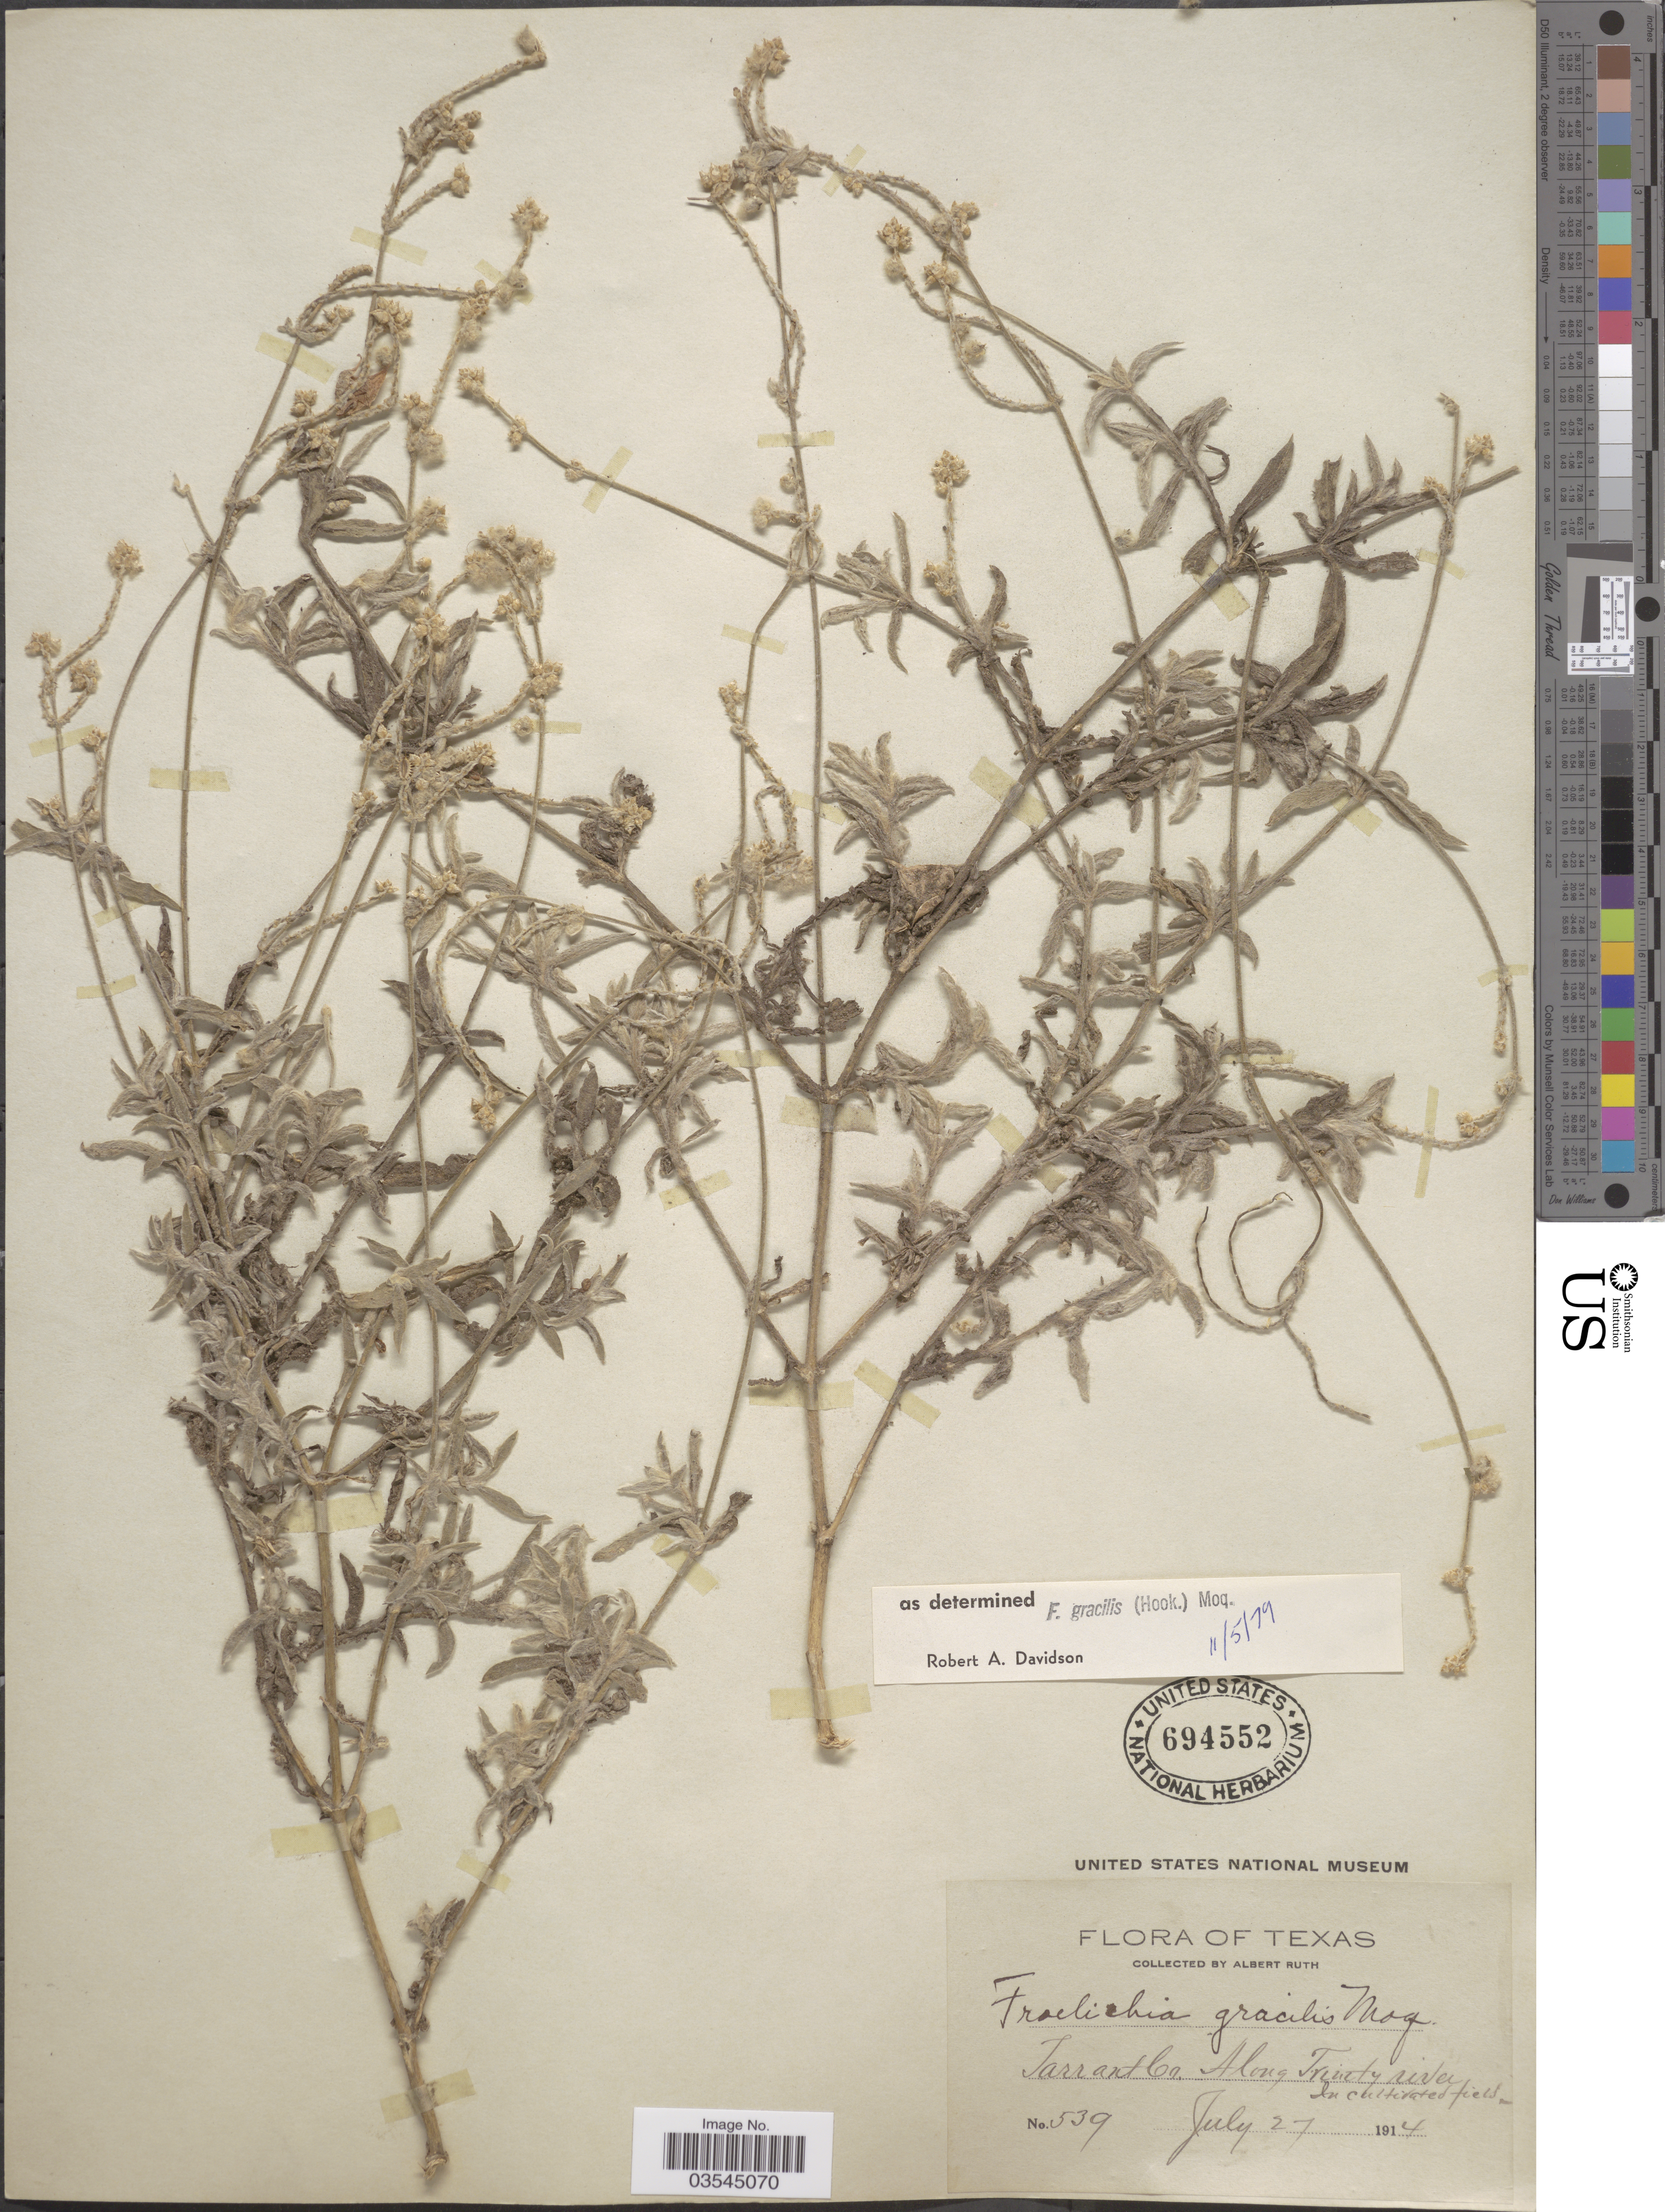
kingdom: Plantae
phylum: Tracheophyta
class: Magnoliopsida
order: Caryophyllales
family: Amaranthaceae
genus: Froelichia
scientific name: Froelichia gracilis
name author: (Hook.) Moq.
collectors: A. Ruth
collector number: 539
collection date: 1914-07-27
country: United States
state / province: Texas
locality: Tarrant Co. Along Trinity river.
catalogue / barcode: US 694552